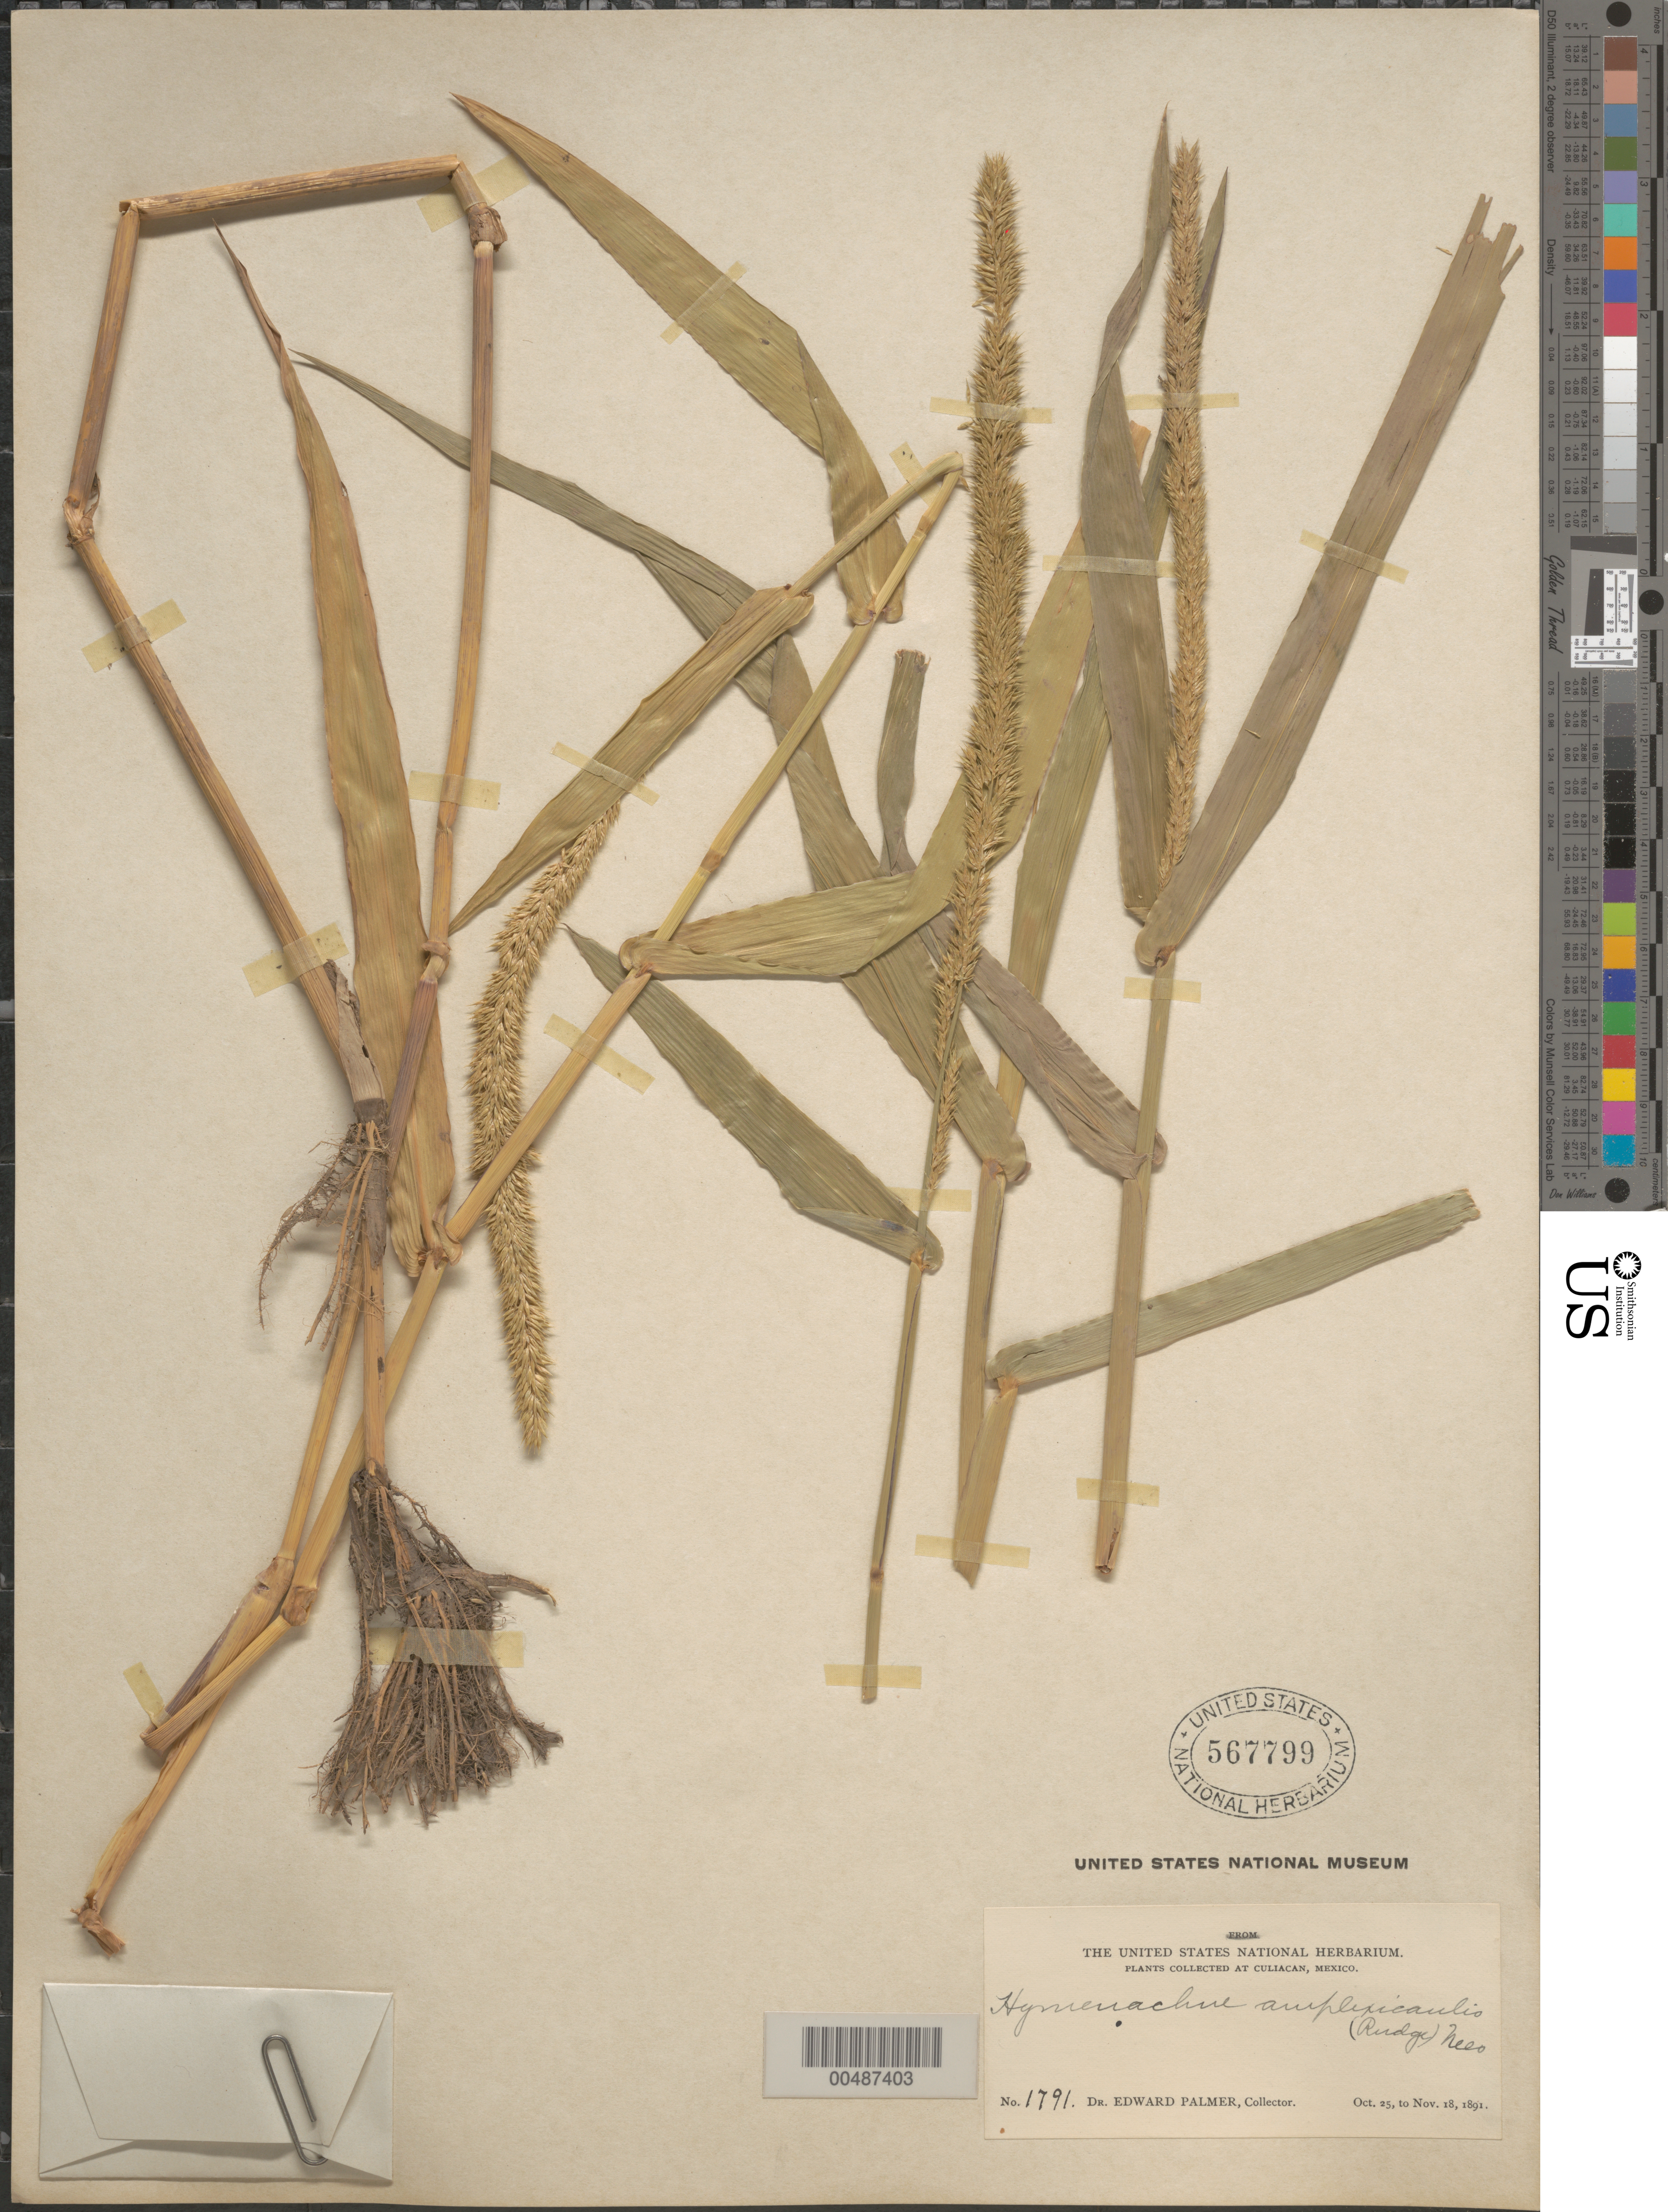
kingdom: Plantae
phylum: Tracheophyta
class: Liliopsida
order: Poales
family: Poaceae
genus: Hymenachne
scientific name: Hymenachne amplexicaulis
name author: (Rudge) Nees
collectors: E. Palmer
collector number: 1791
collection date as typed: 25 Oct 1891 to 18 Nov 1891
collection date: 1891-10-25/1891-11-18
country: Mexico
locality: Culiacan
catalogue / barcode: US 567799